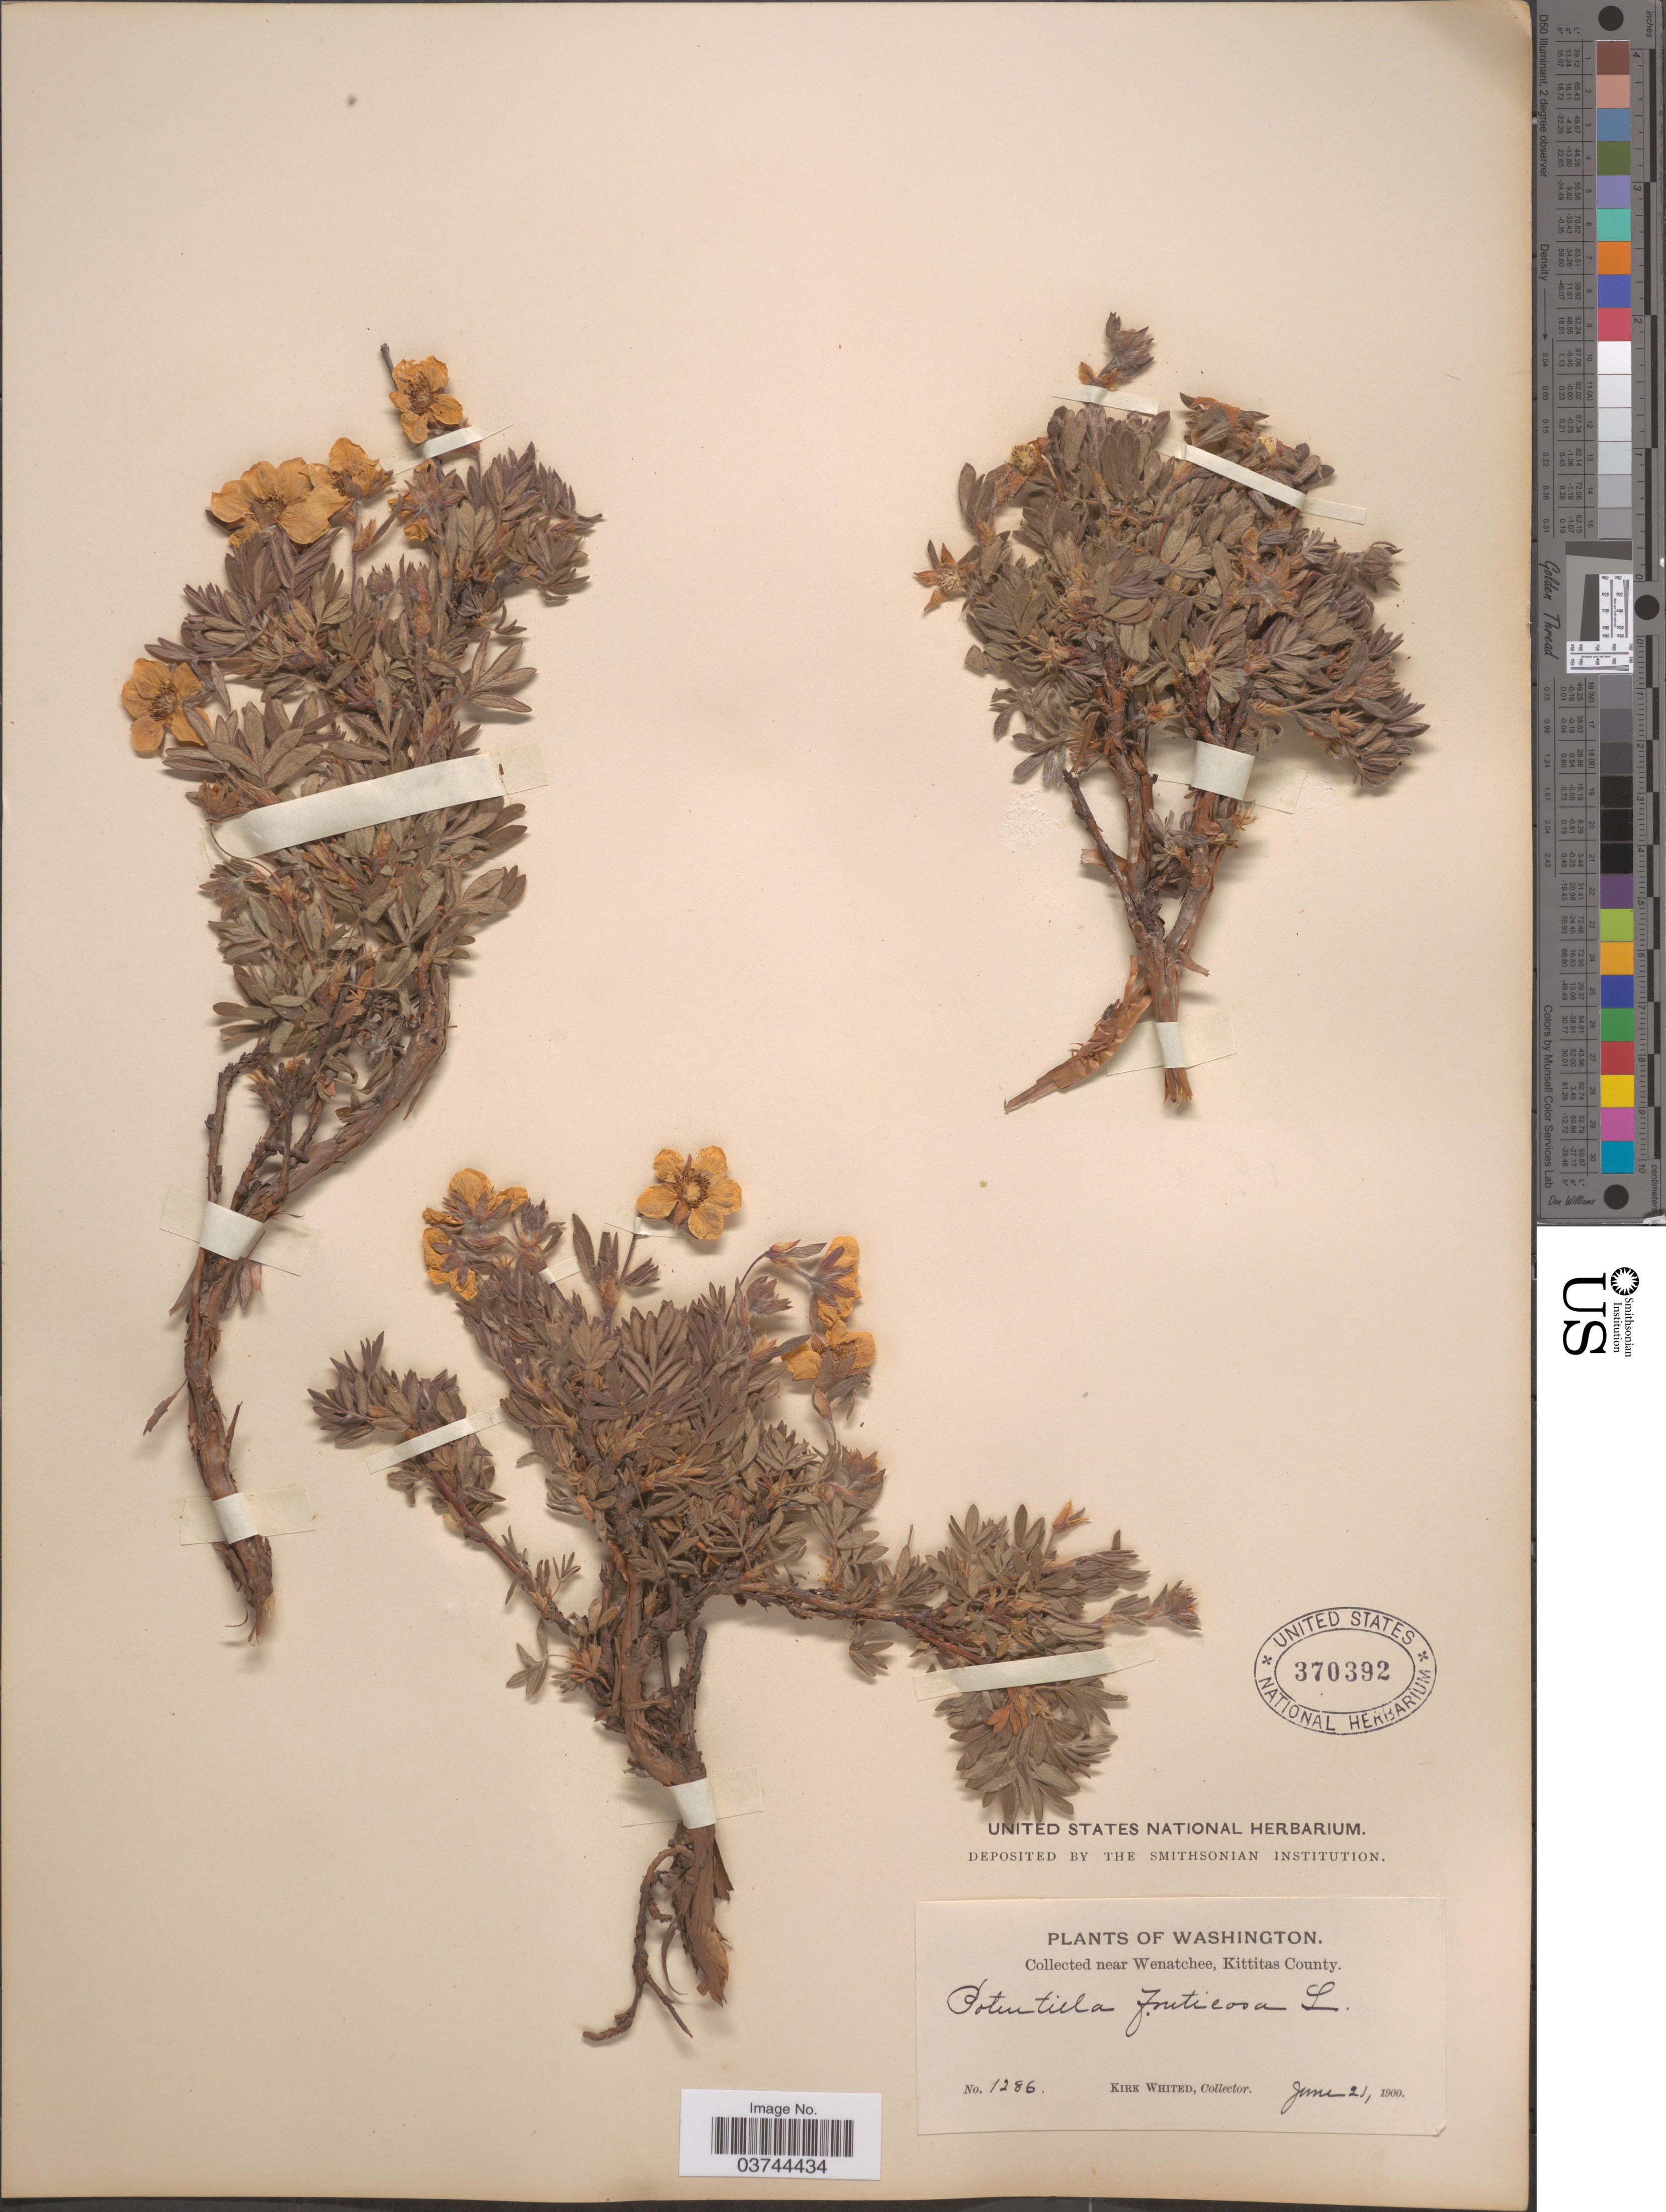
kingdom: Plantae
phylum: Tracheophyta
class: Magnoliopsida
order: Rosales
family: Rosaceae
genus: Dasiphora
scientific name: Dasiphora fruticosa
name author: (L.) Rydb.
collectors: K. Whited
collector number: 1286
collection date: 1900-06-21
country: United States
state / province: Washington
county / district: Kittitas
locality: Near Wenatchee, Kittitas County.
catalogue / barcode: US 370392